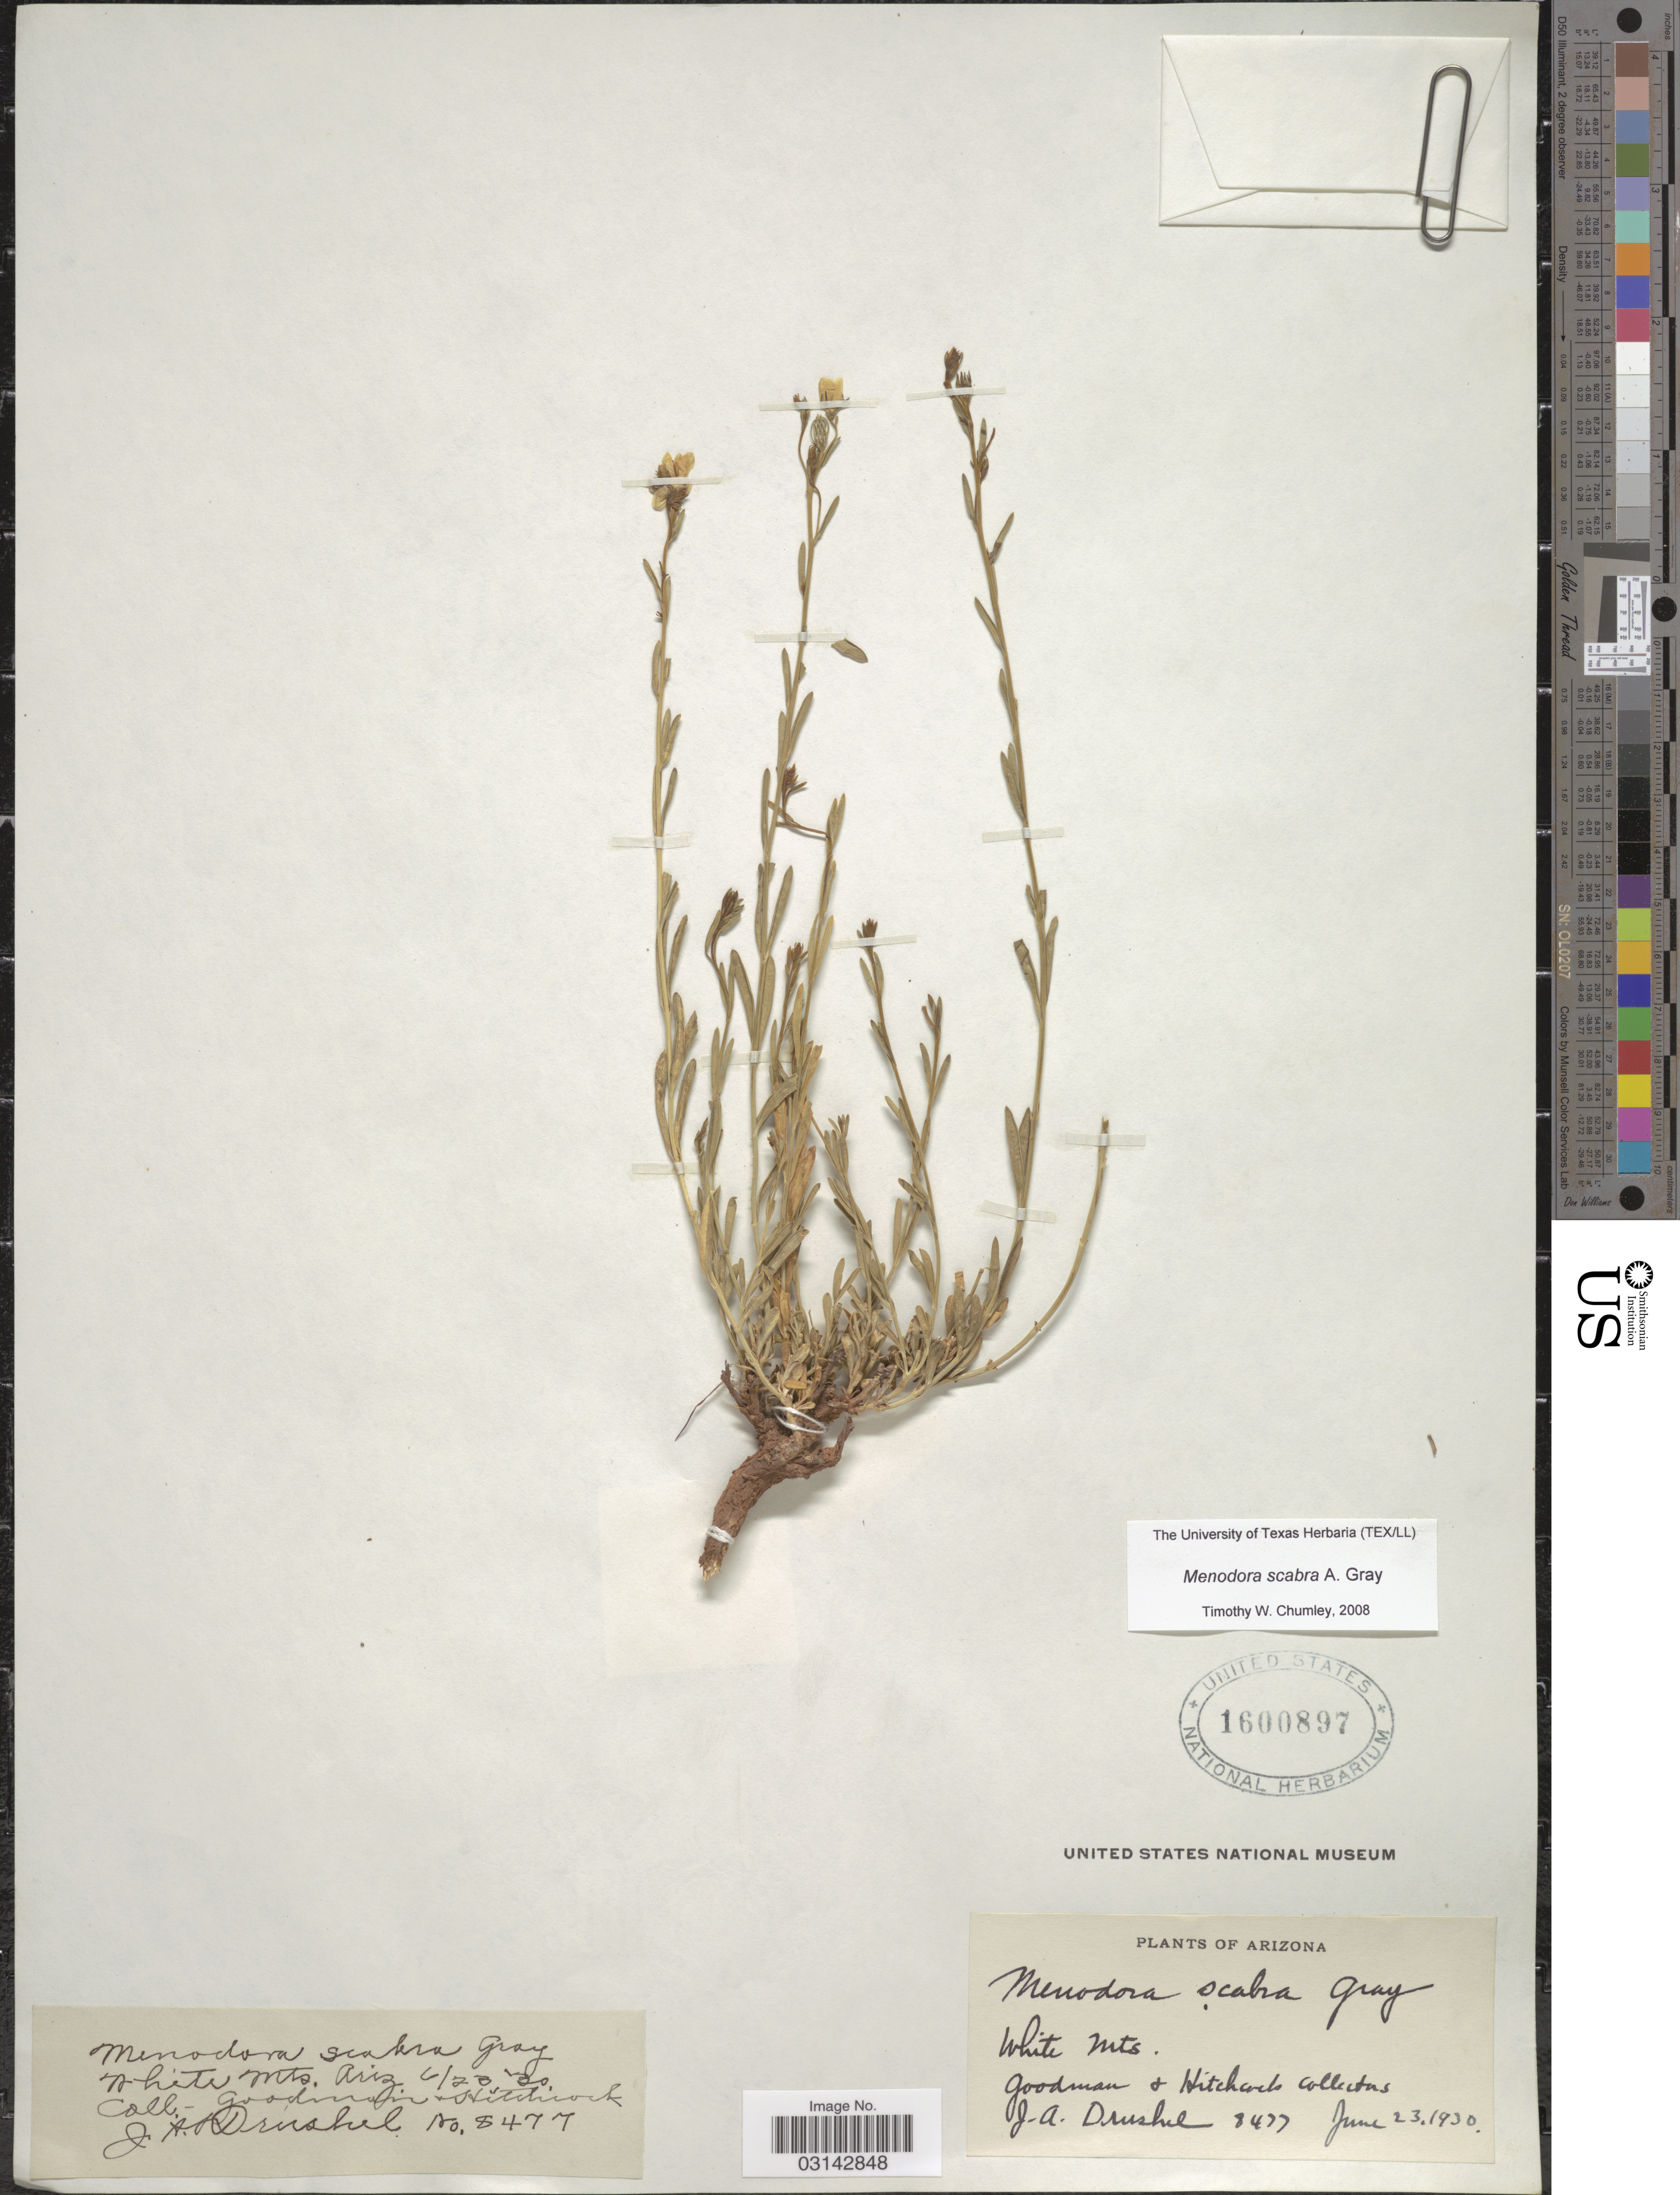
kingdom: Plantae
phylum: Tracheophyta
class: Magnoliopsida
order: Lamiales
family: Oleaceae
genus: Menodora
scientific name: Menodora scabra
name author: A. Gray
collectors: Goodman & -- Hitchcock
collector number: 8477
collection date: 1930-06-23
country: United States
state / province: Arizona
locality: White Mts.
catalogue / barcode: US 1600897